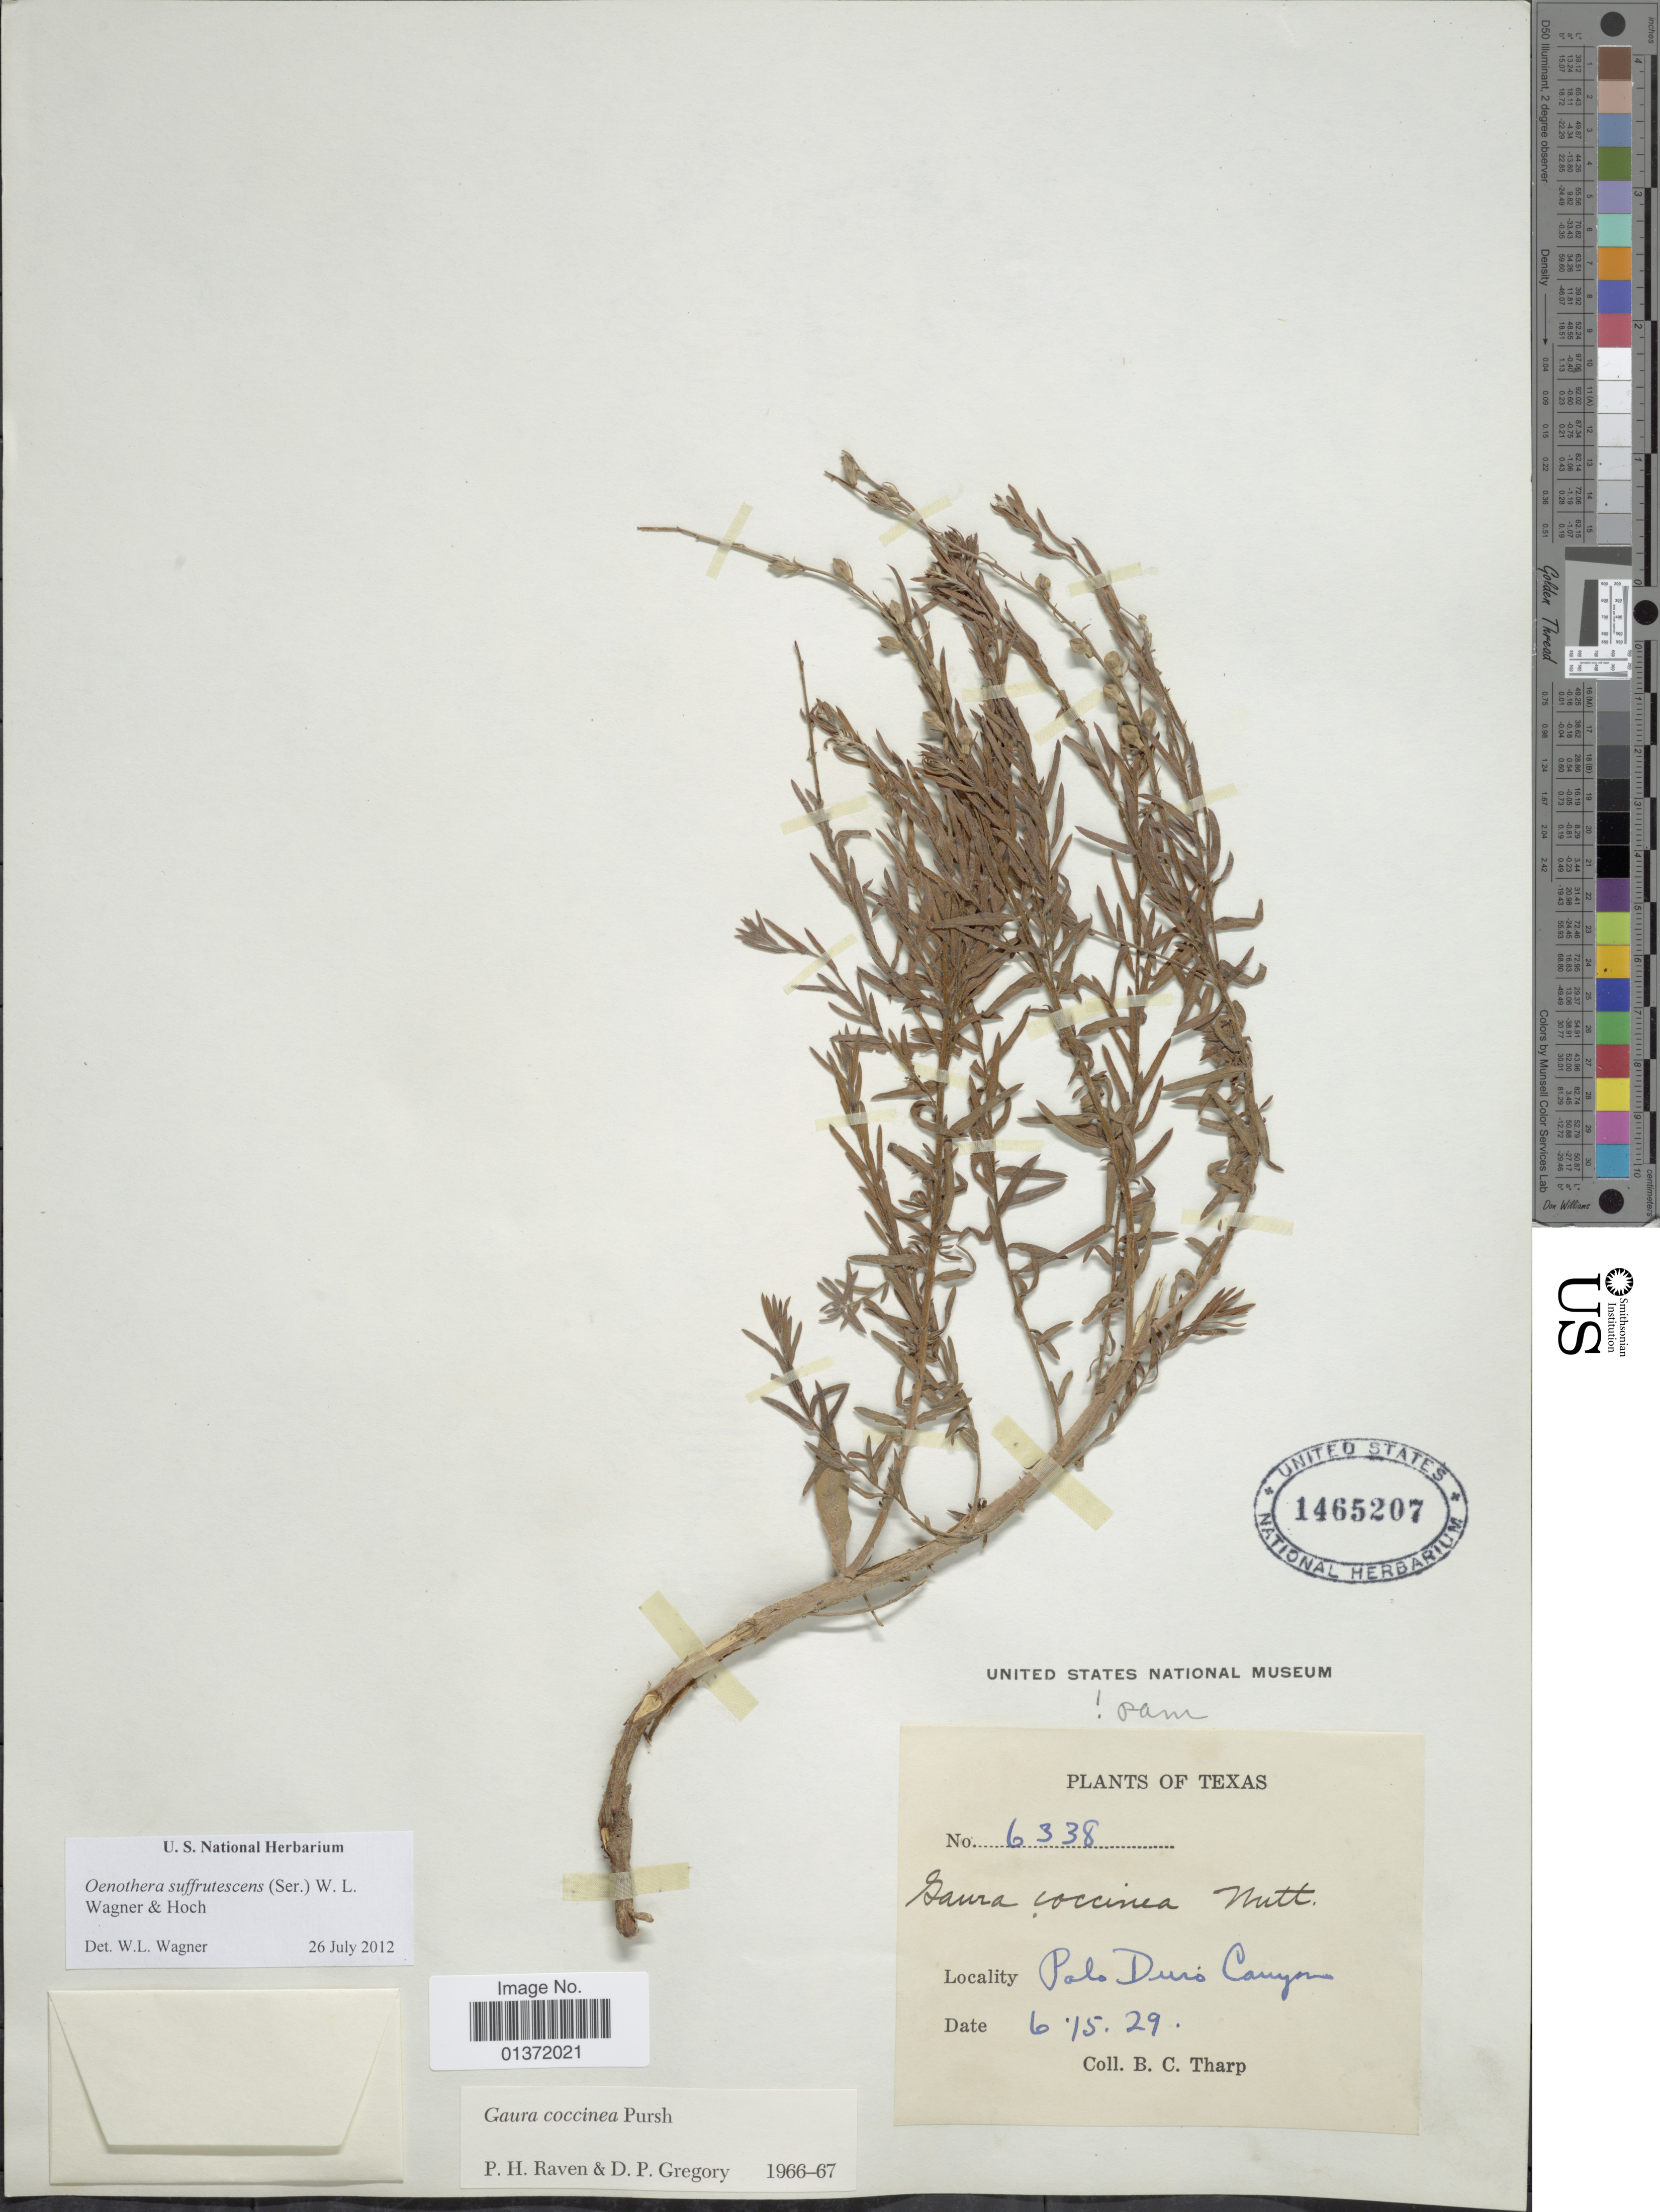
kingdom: Plantae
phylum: Tracheophyta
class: Magnoliopsida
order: Myrtales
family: Onagraceae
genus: Oenothera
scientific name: Oenothera suffrutescens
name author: (Ser.) W.L. Wagner & Hoch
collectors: B. C. Tharp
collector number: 6338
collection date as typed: Transcribed d/m/y: 15/6/29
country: United States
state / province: Texas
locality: Palo Duro Canyon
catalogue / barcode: US 1465207